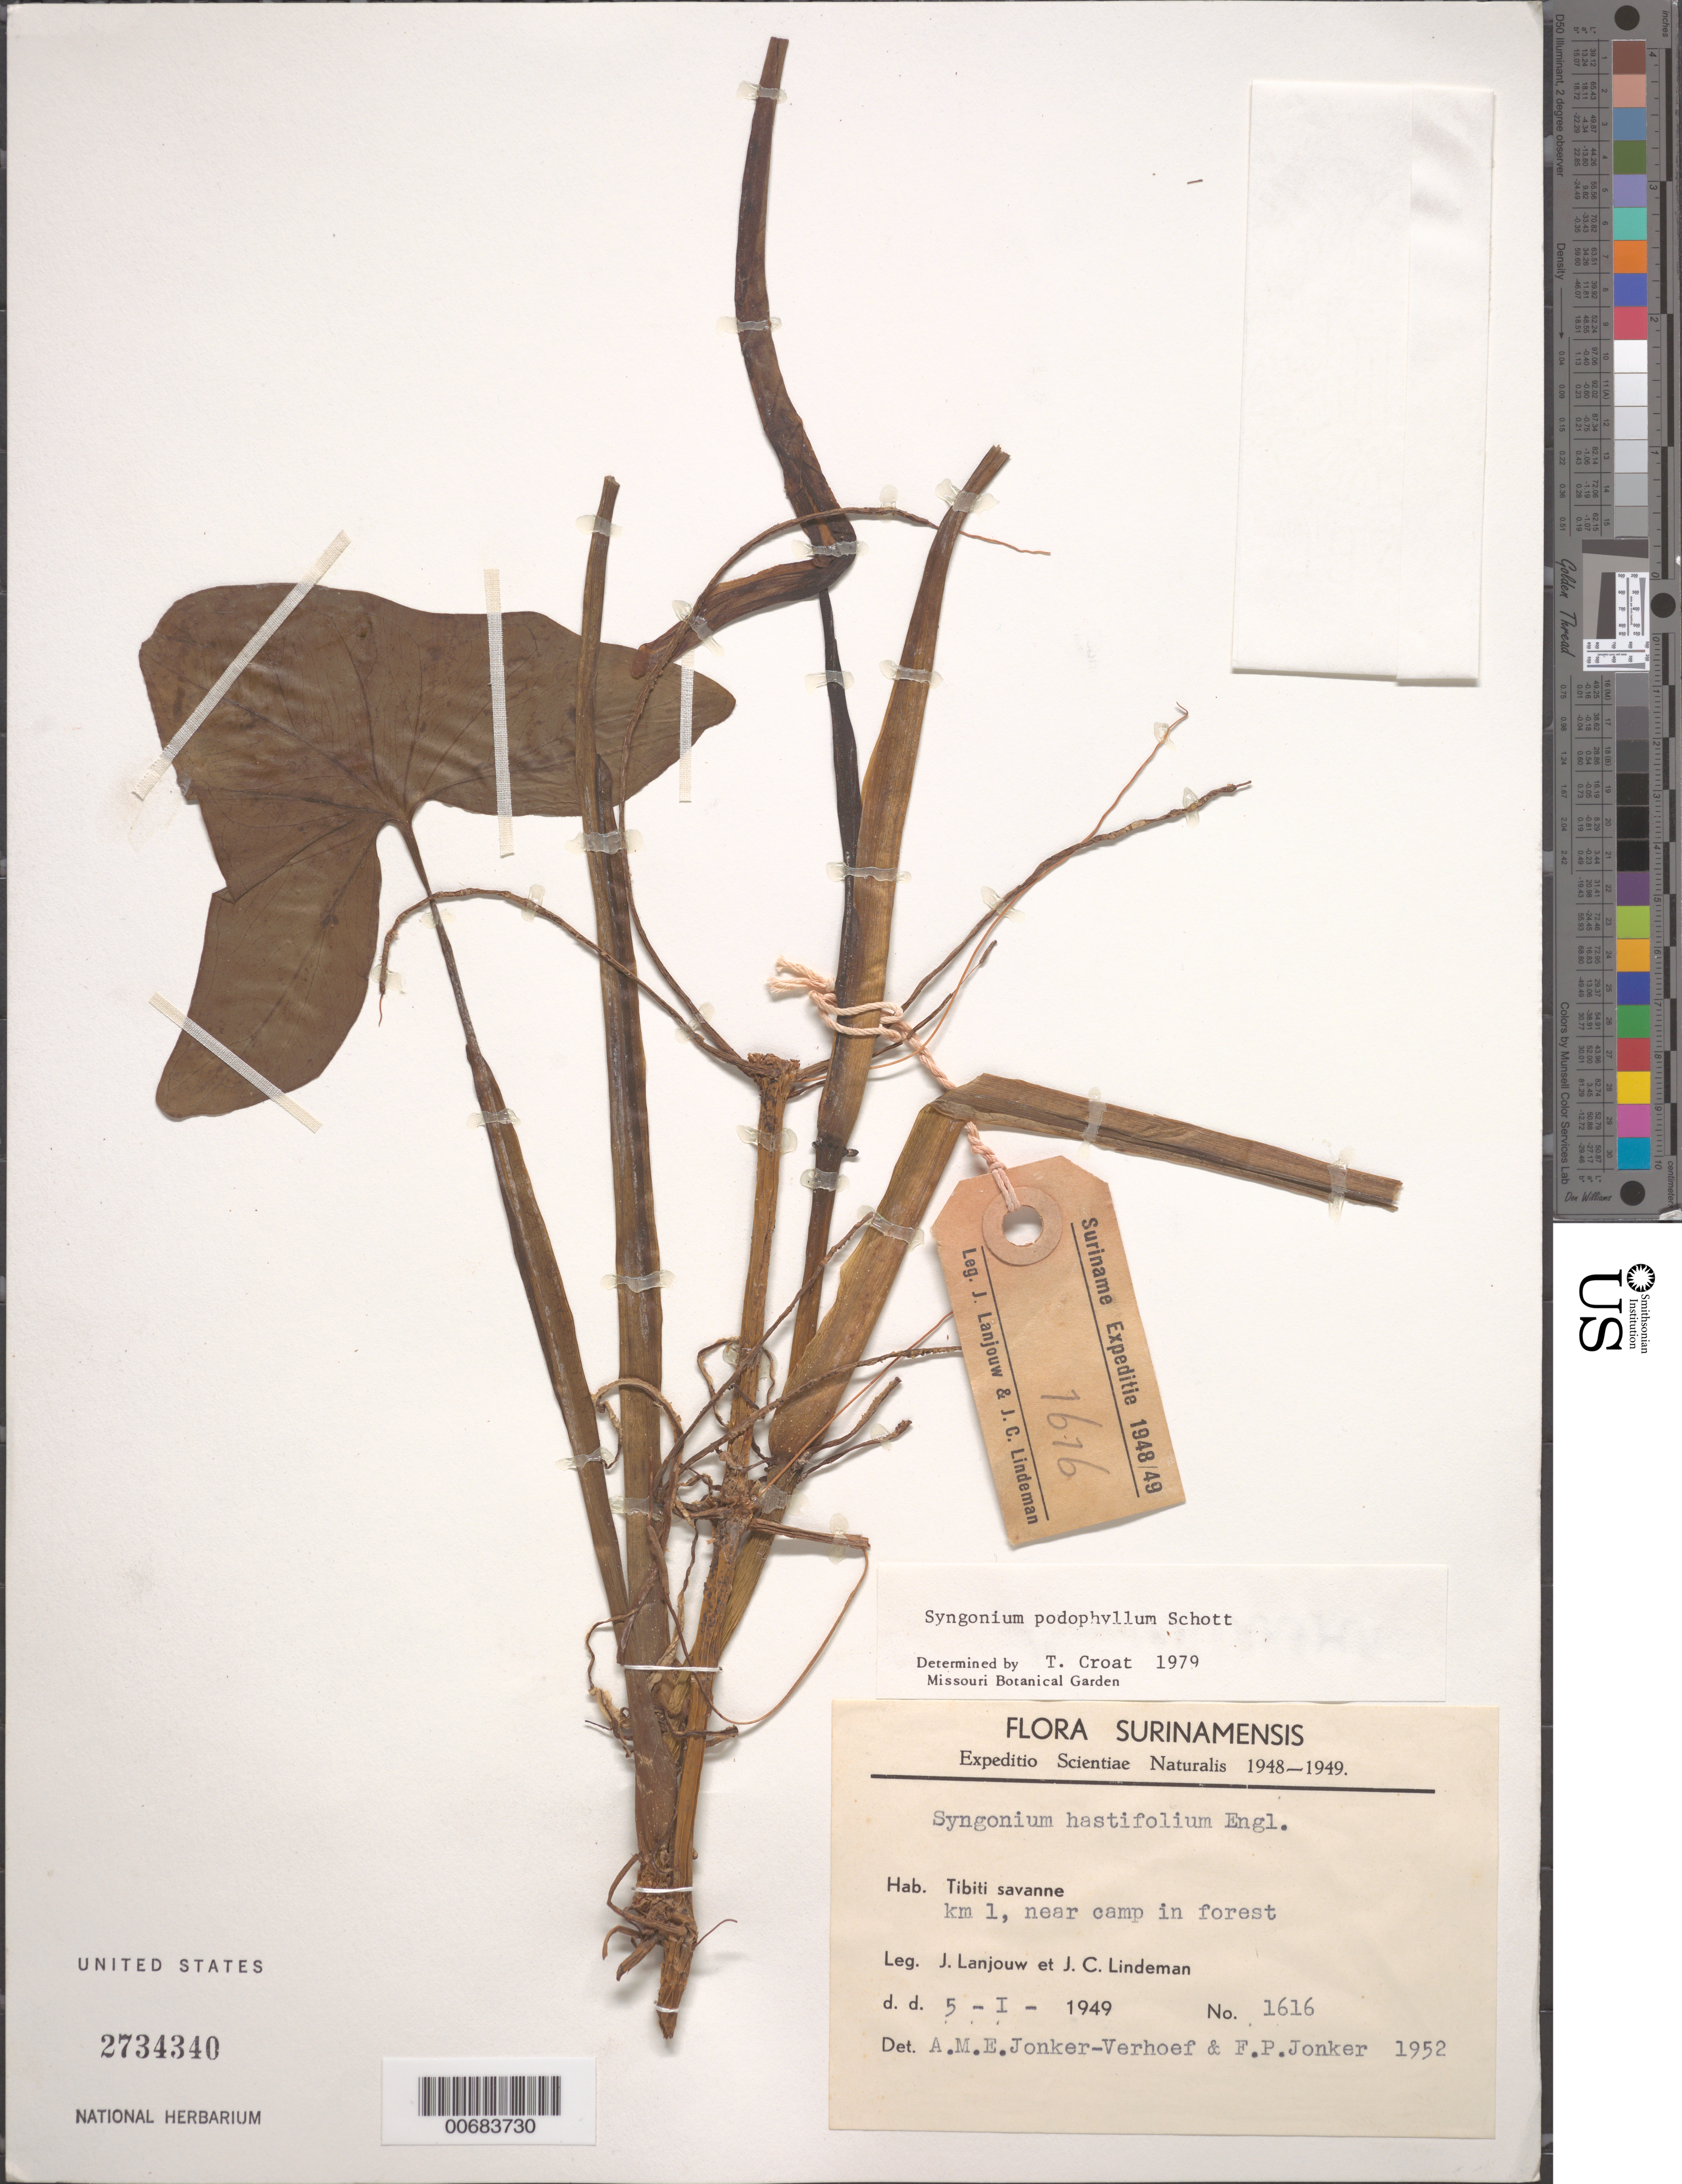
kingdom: Plantae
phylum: Tracheophyta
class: Liliopsida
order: Alismatales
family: Araceae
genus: Syngonium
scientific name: Syngonium podophyllum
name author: Schott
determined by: Croat, Thomas B., Missouri Botanical Garden (MO)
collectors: J. Lanjouw & J. C. Lindeman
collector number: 1616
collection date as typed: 5-Jan-49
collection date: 1949-01-05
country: Suriname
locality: Tibiti savanna, km 1, near camp in forest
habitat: Savanna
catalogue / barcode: US 2734340